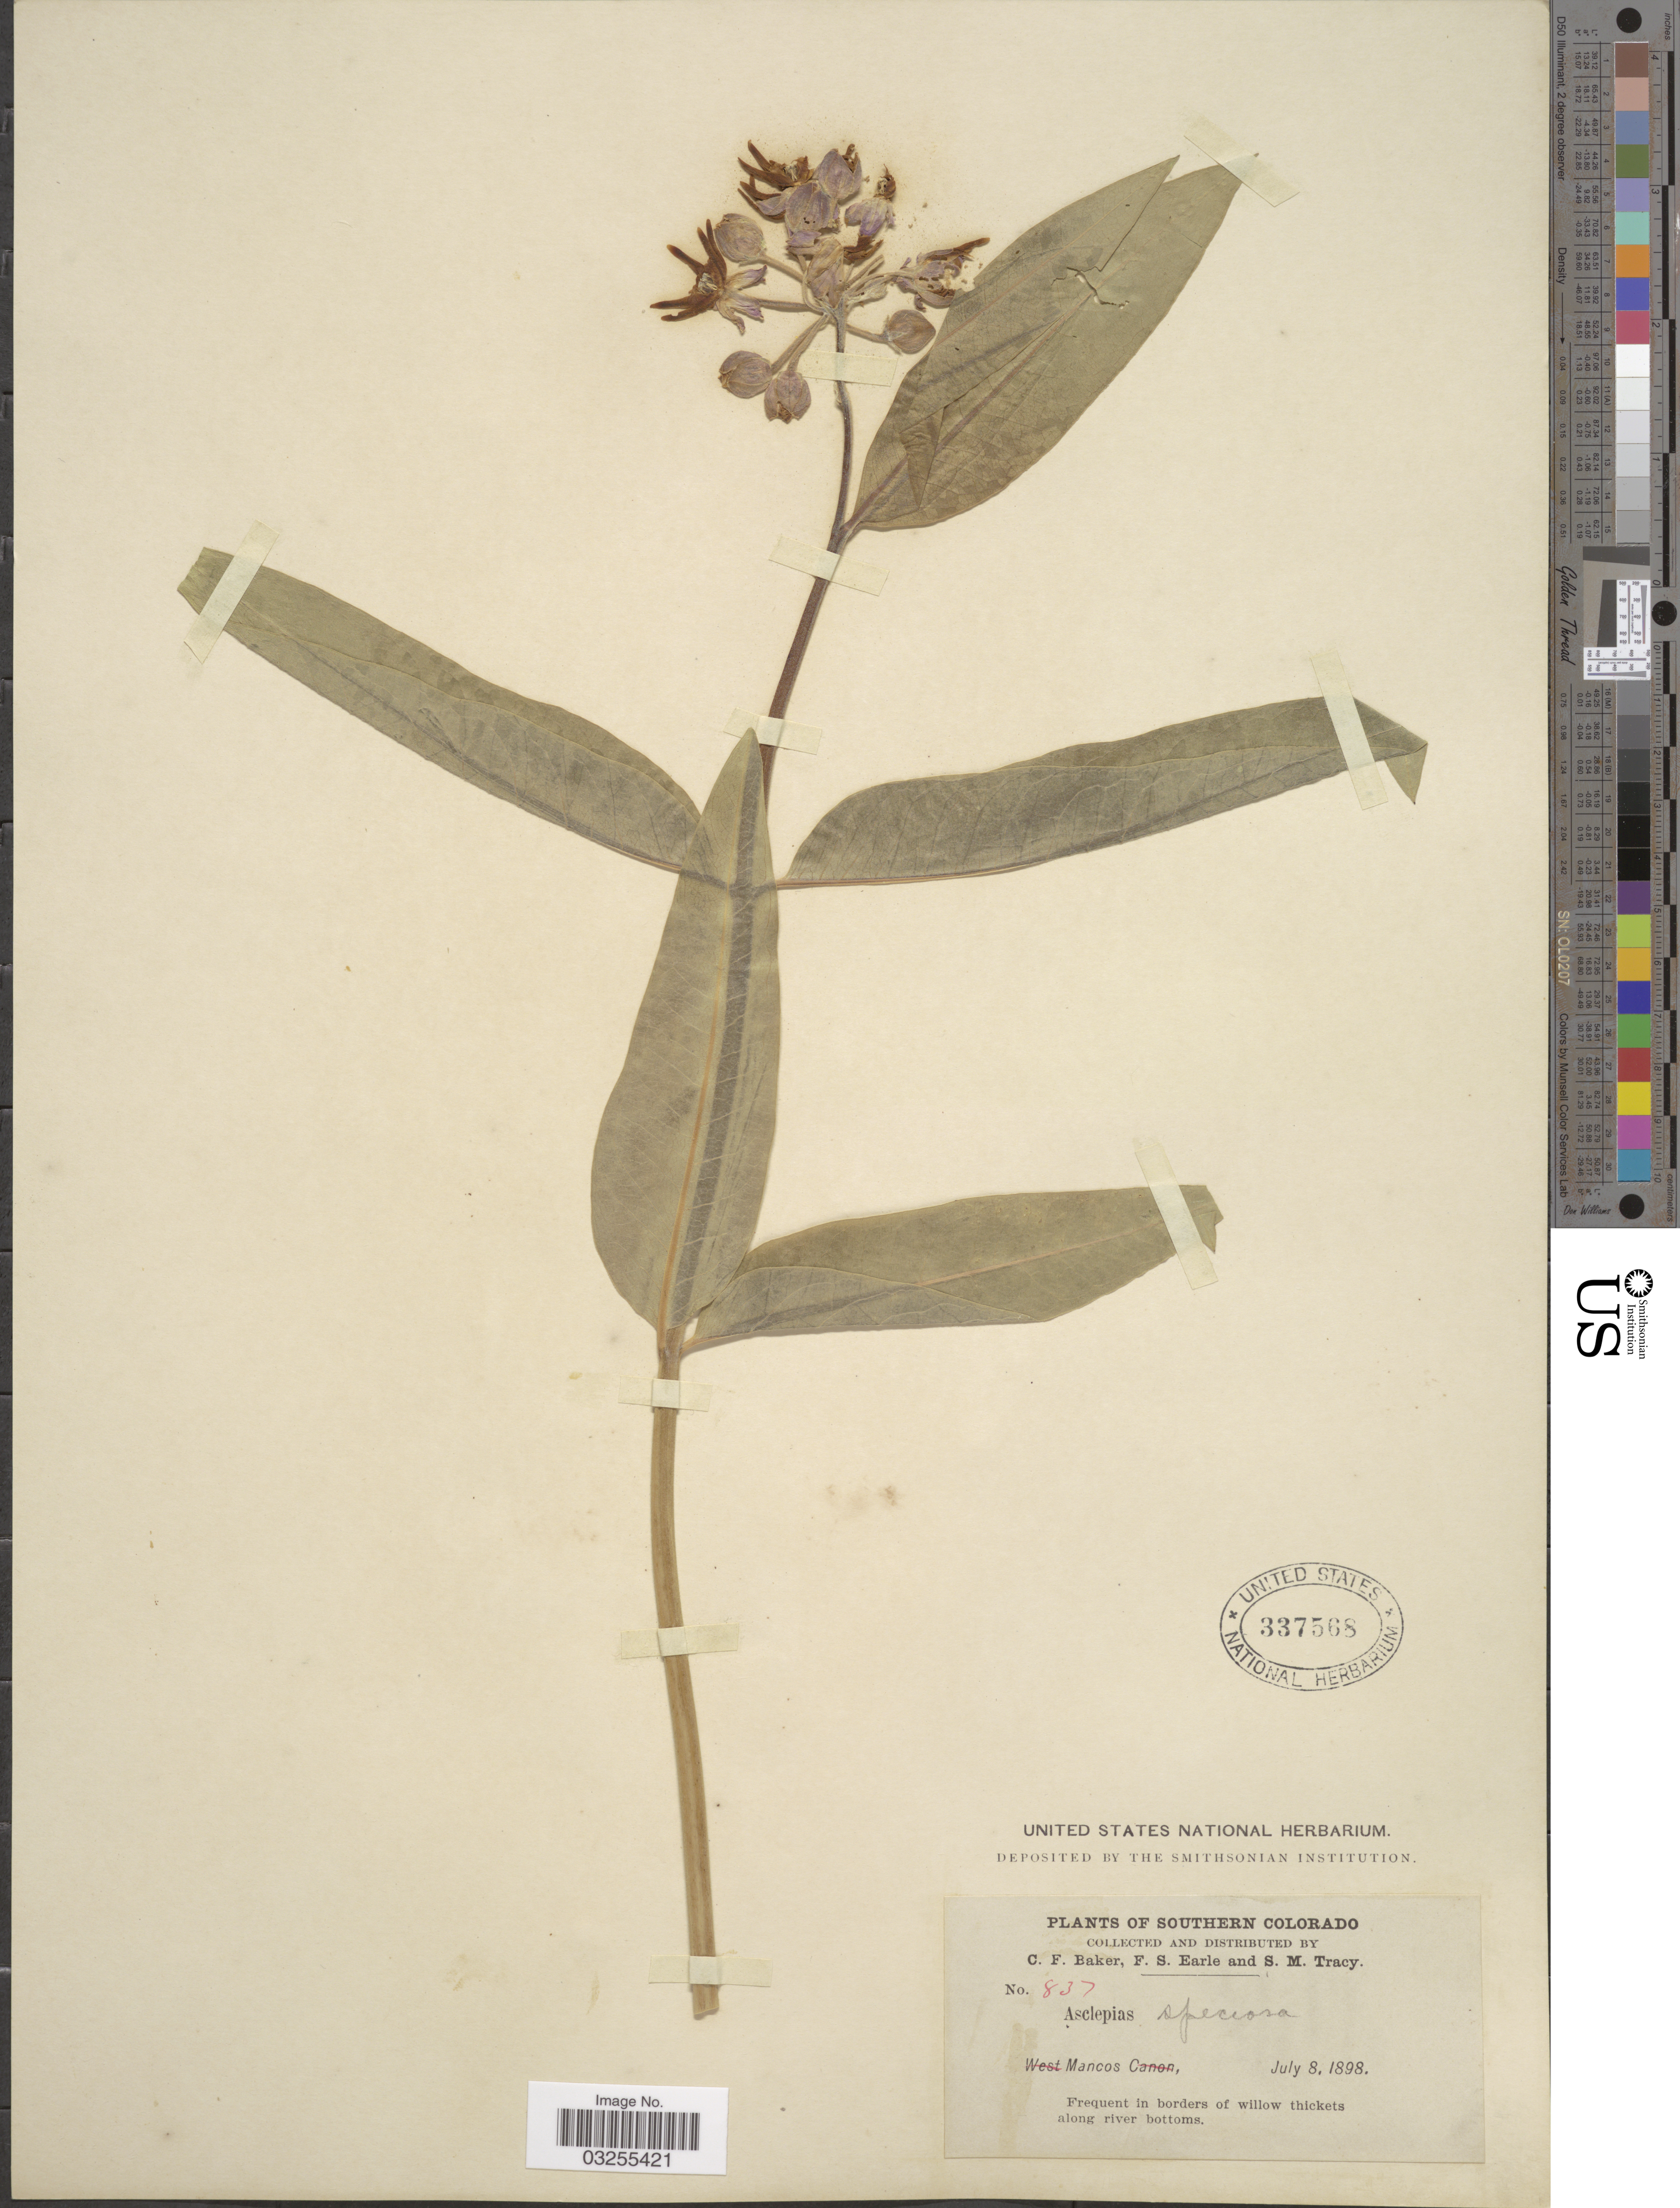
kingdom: Plantae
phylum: Tracheophyta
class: Magnoliopsida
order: Gentianales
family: Apocynaceae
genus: Asclepias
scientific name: Asclepias speciosa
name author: Torr.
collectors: C. F. Baker, F. S. Earle & S. M. Tracy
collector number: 837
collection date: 1898-07-08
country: United States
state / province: Colorado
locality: Southern Colorado, Mancos. Frequent in borders of willow thickets along river bottoms.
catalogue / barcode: US 337568